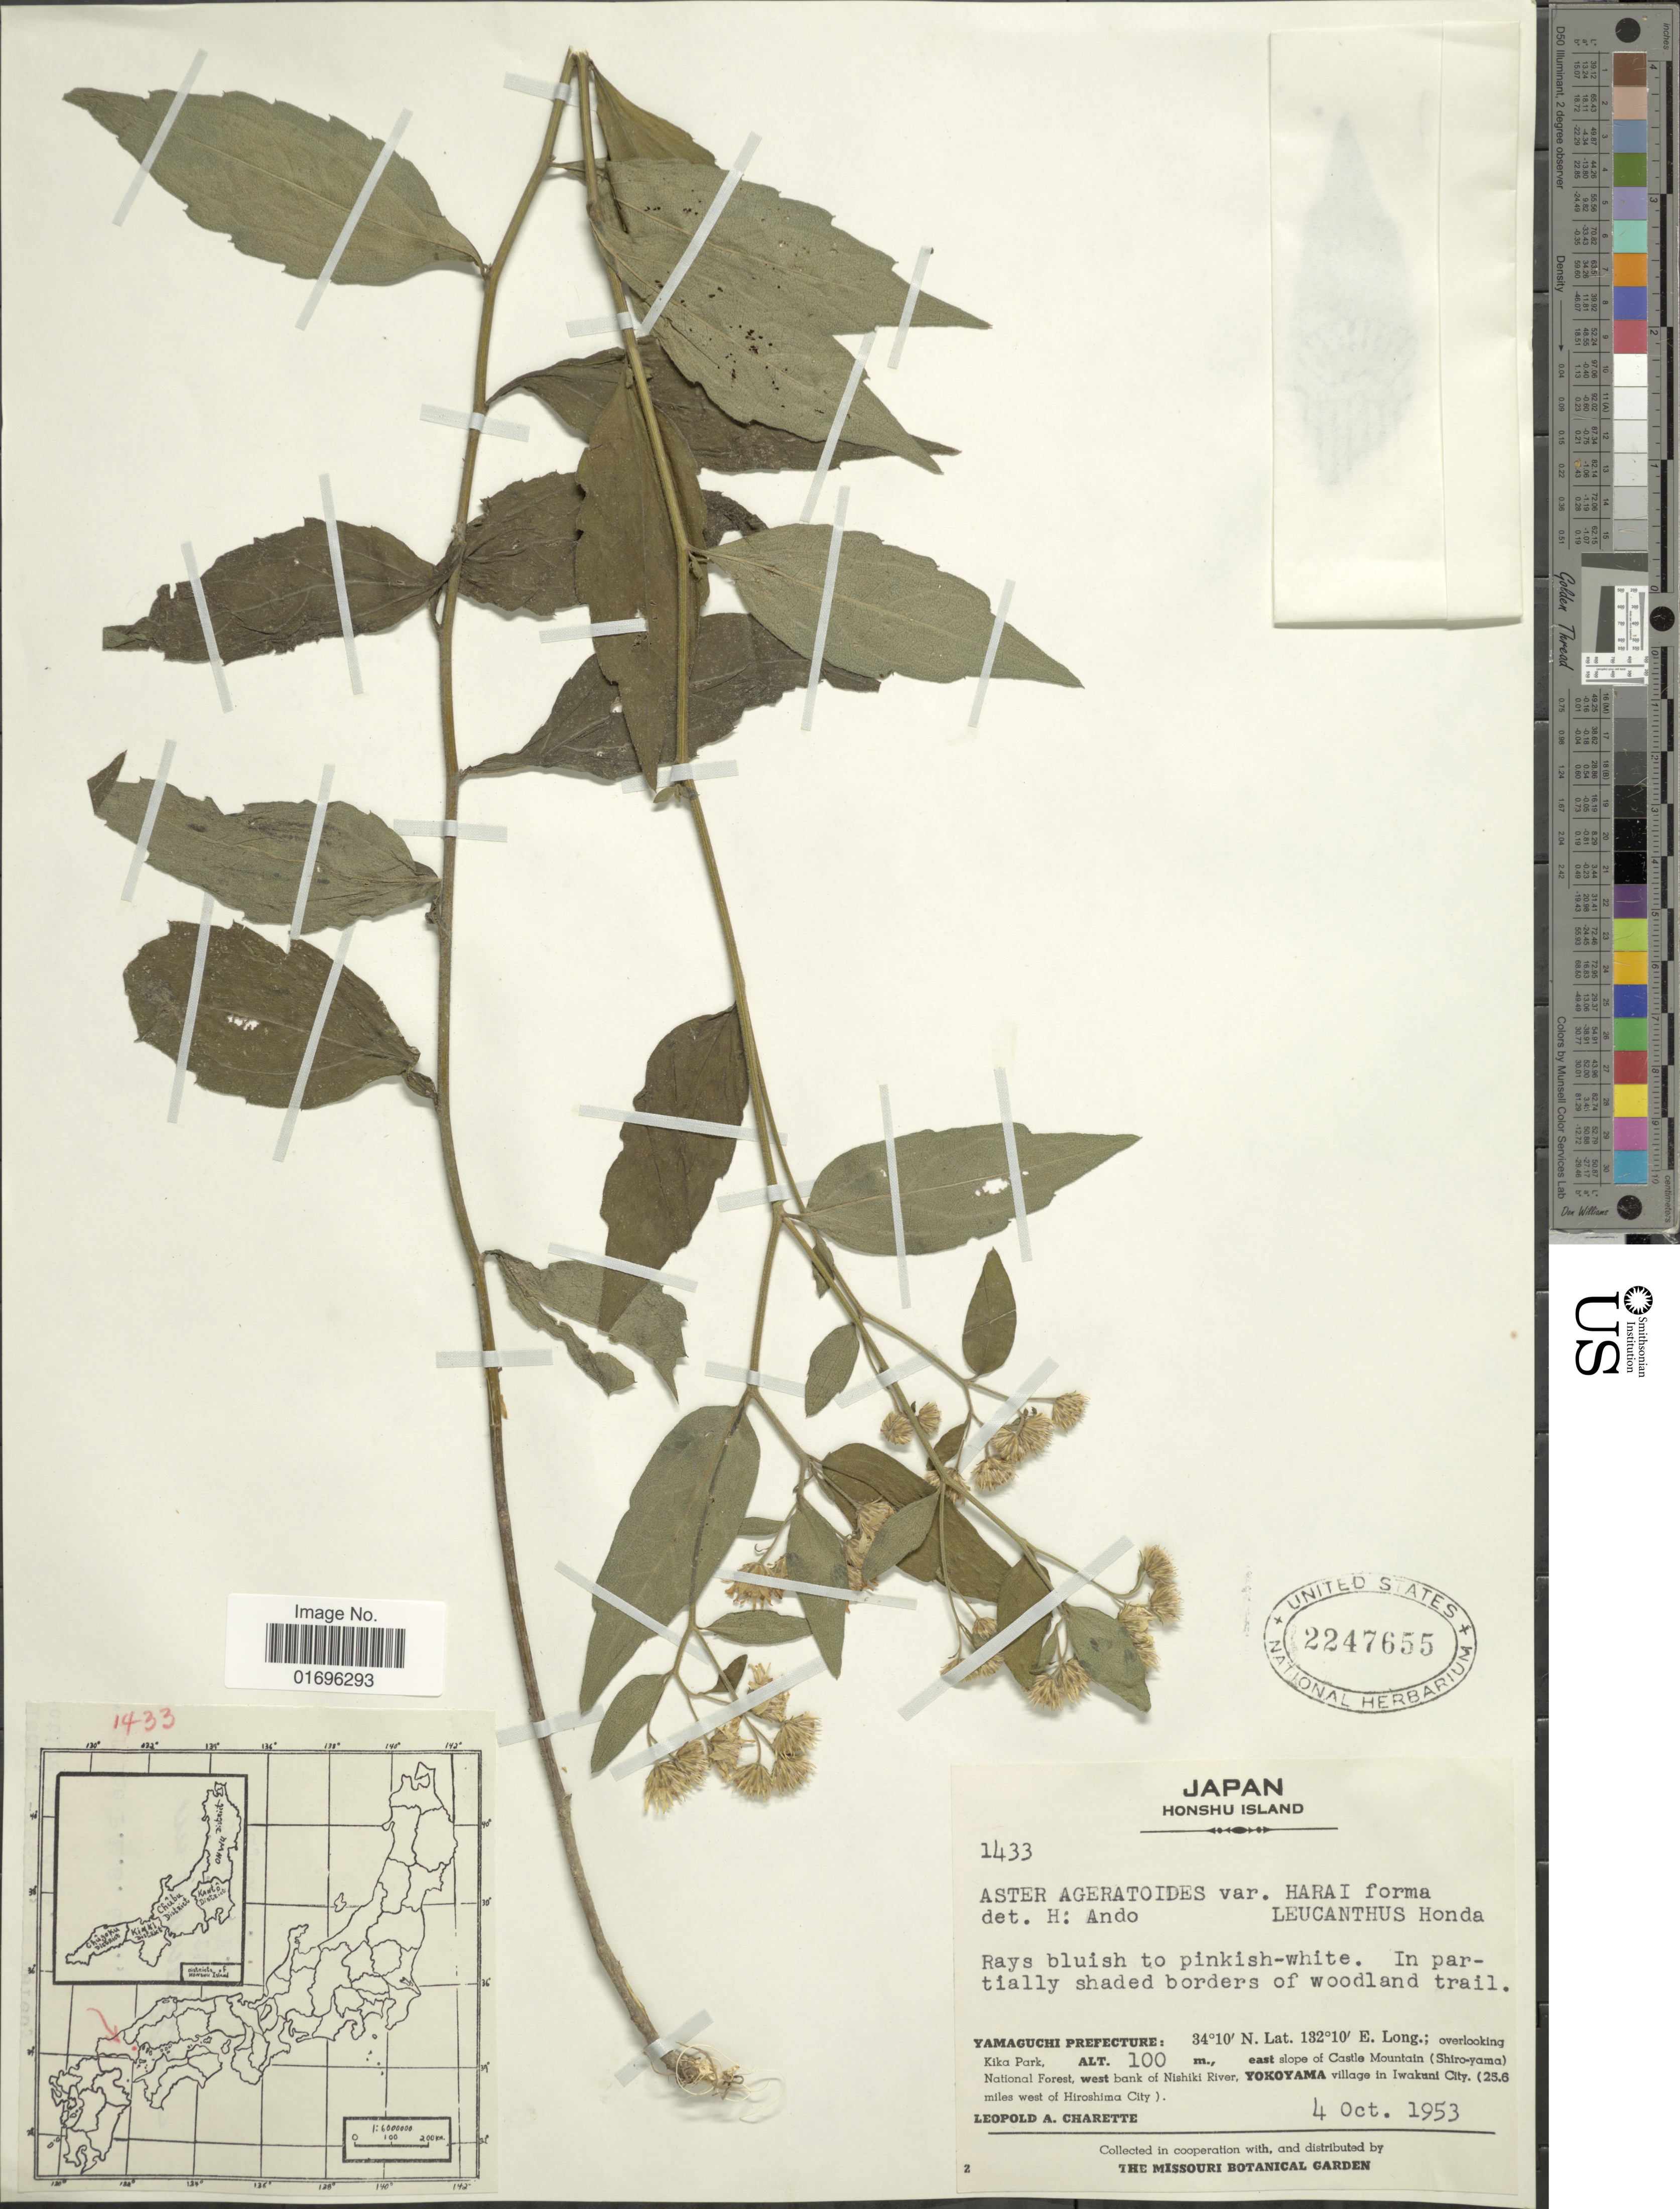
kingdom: Plantae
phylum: Tracheophyta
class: Magnoliopsida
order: Asterales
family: Asteraceae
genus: Aster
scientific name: Aster ageratoides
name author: Turcz.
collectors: L. A. Charette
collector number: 1433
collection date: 1953-10-04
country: Japan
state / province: Yamaguti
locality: Honshu Island. Yamaguchi Prefecture; overlooking Kika park, east slope of castle Mountain (Shiro-yama) National Forest, west bank of Nishika River, Yokoyama village in Iwakani City. (25.6 miles west of Hiroshima City).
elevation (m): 100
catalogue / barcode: US 2247655